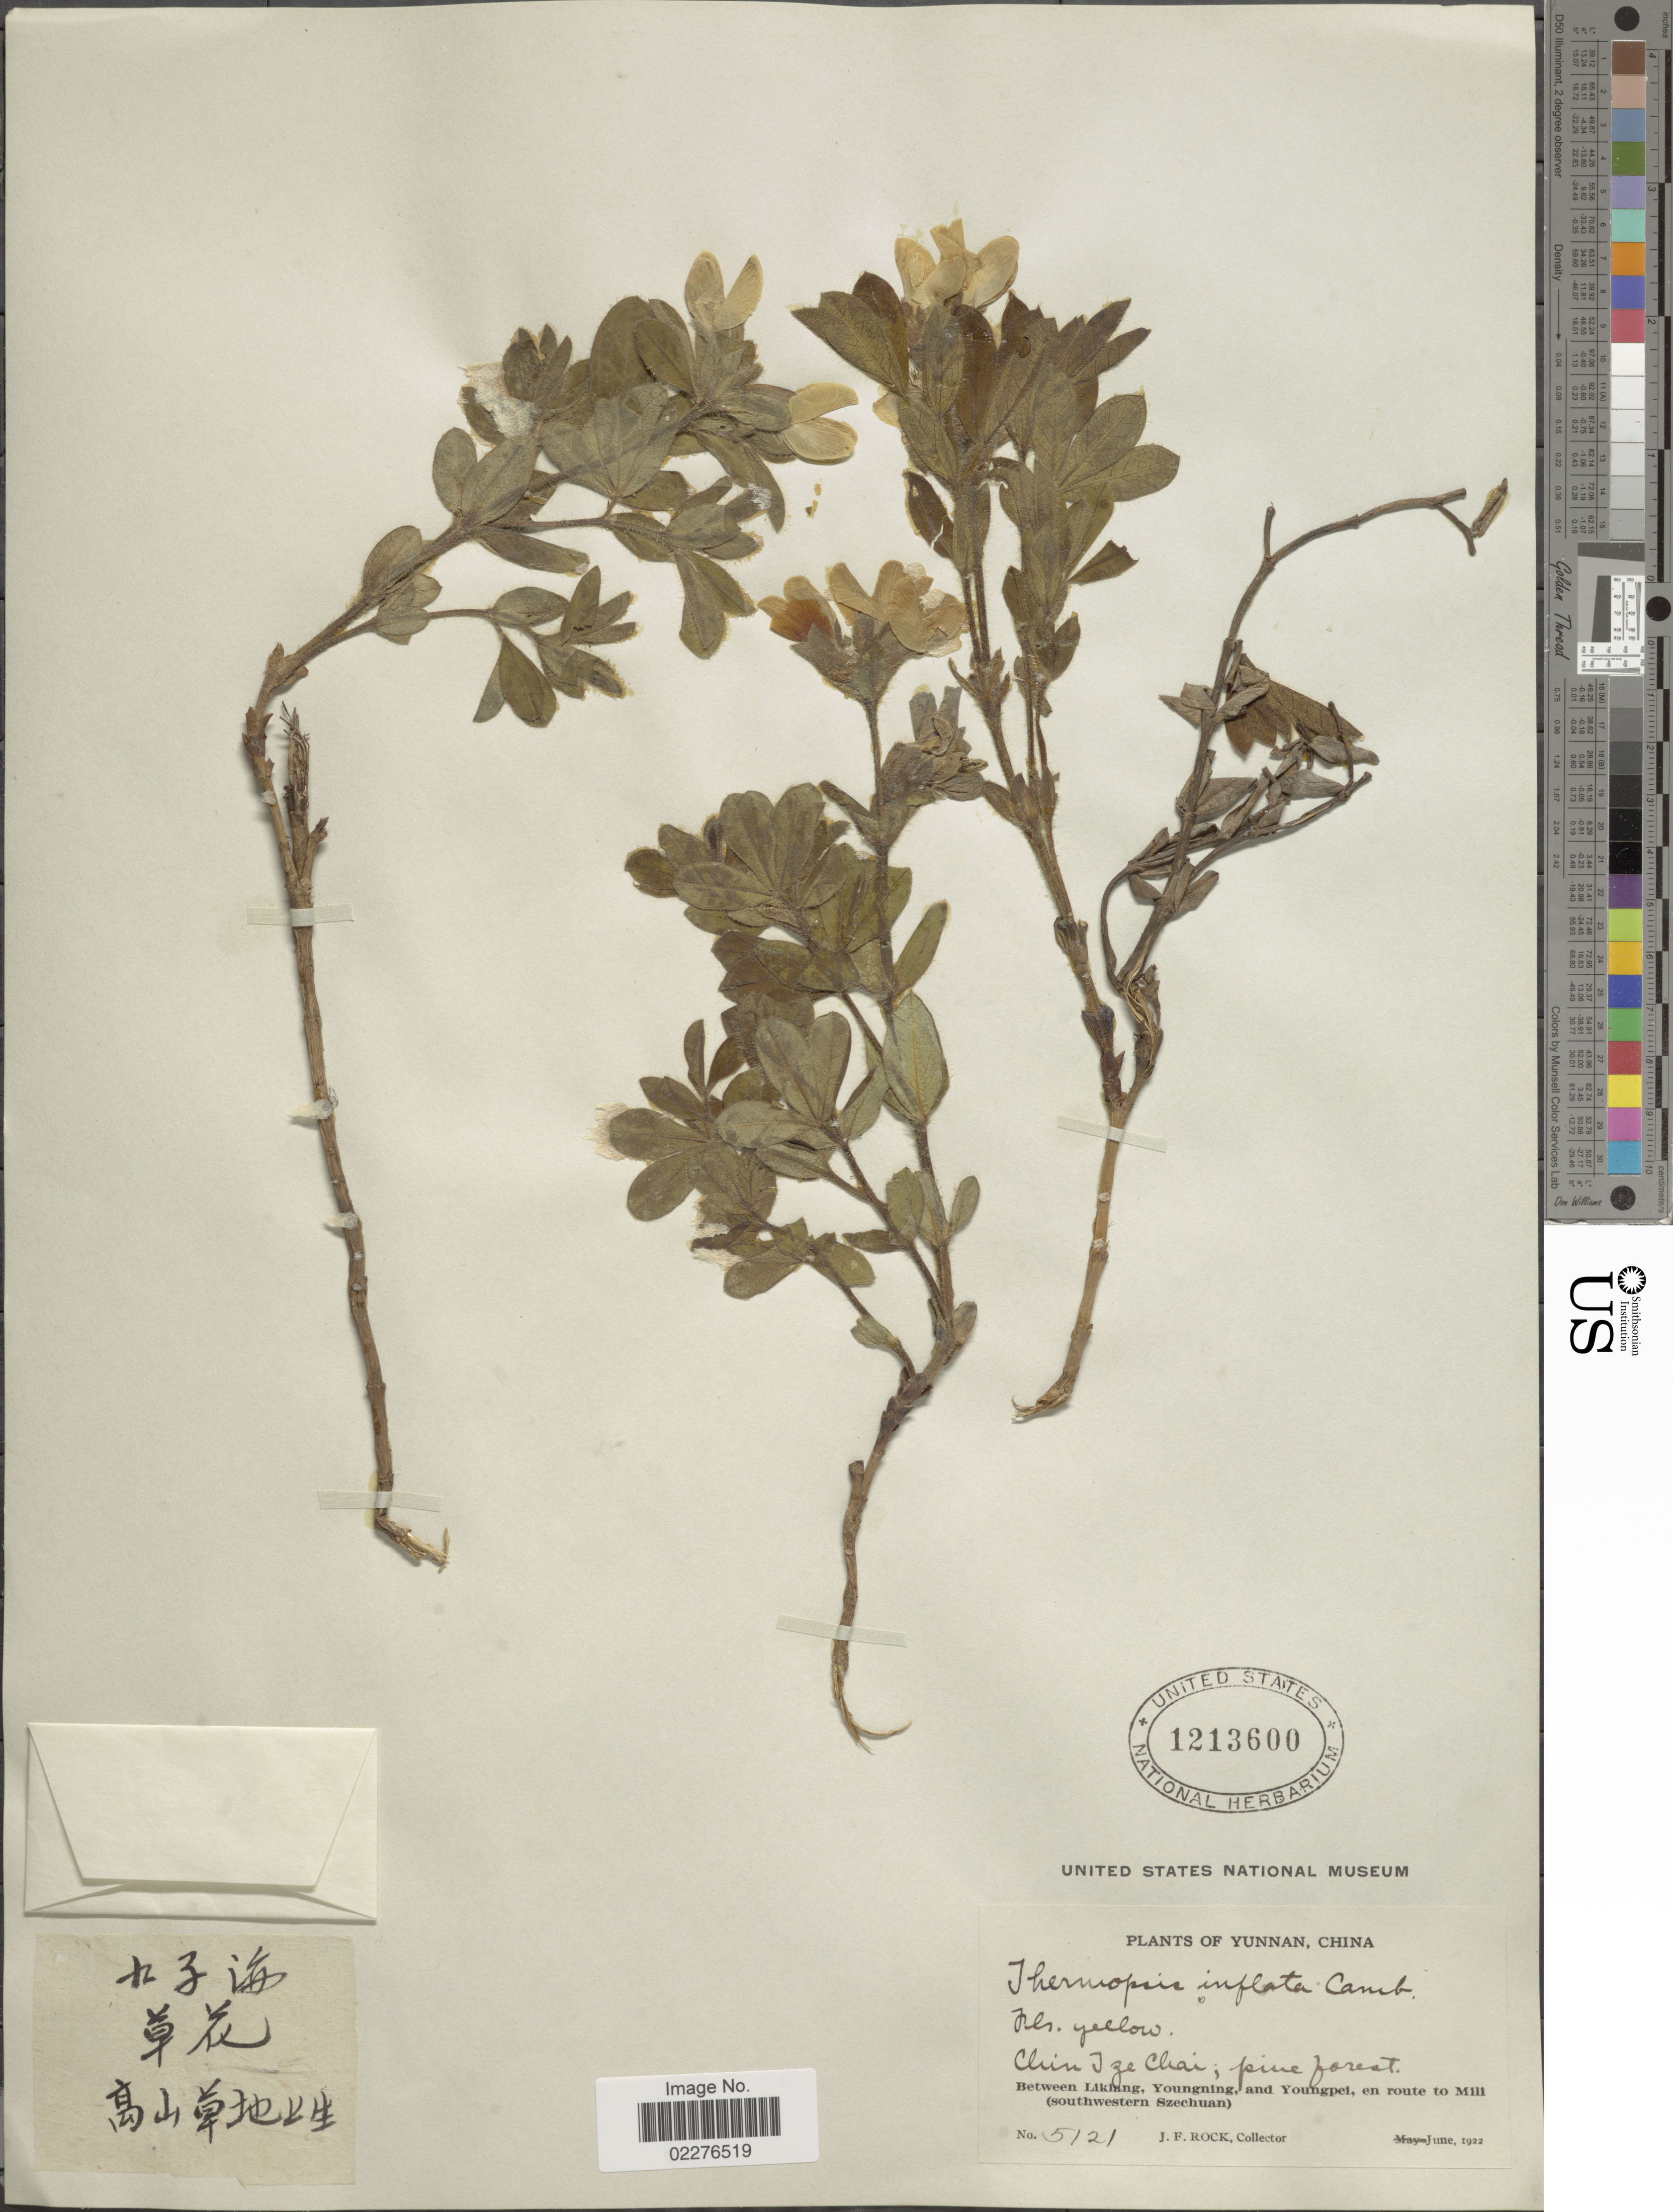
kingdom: Plantae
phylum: Tracheophyta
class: Magnoliopsida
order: Fabales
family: Fabaceae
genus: Thermopsis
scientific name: Thermopsis inflata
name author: Cambess.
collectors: J. Rock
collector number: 5121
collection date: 1922-06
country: China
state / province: Yunnan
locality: Chin Ize Chai; pine forest, Between Likiang, Youngning, and Youngspei, en route to Mill (southwestern Szechuan)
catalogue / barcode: US 1213600